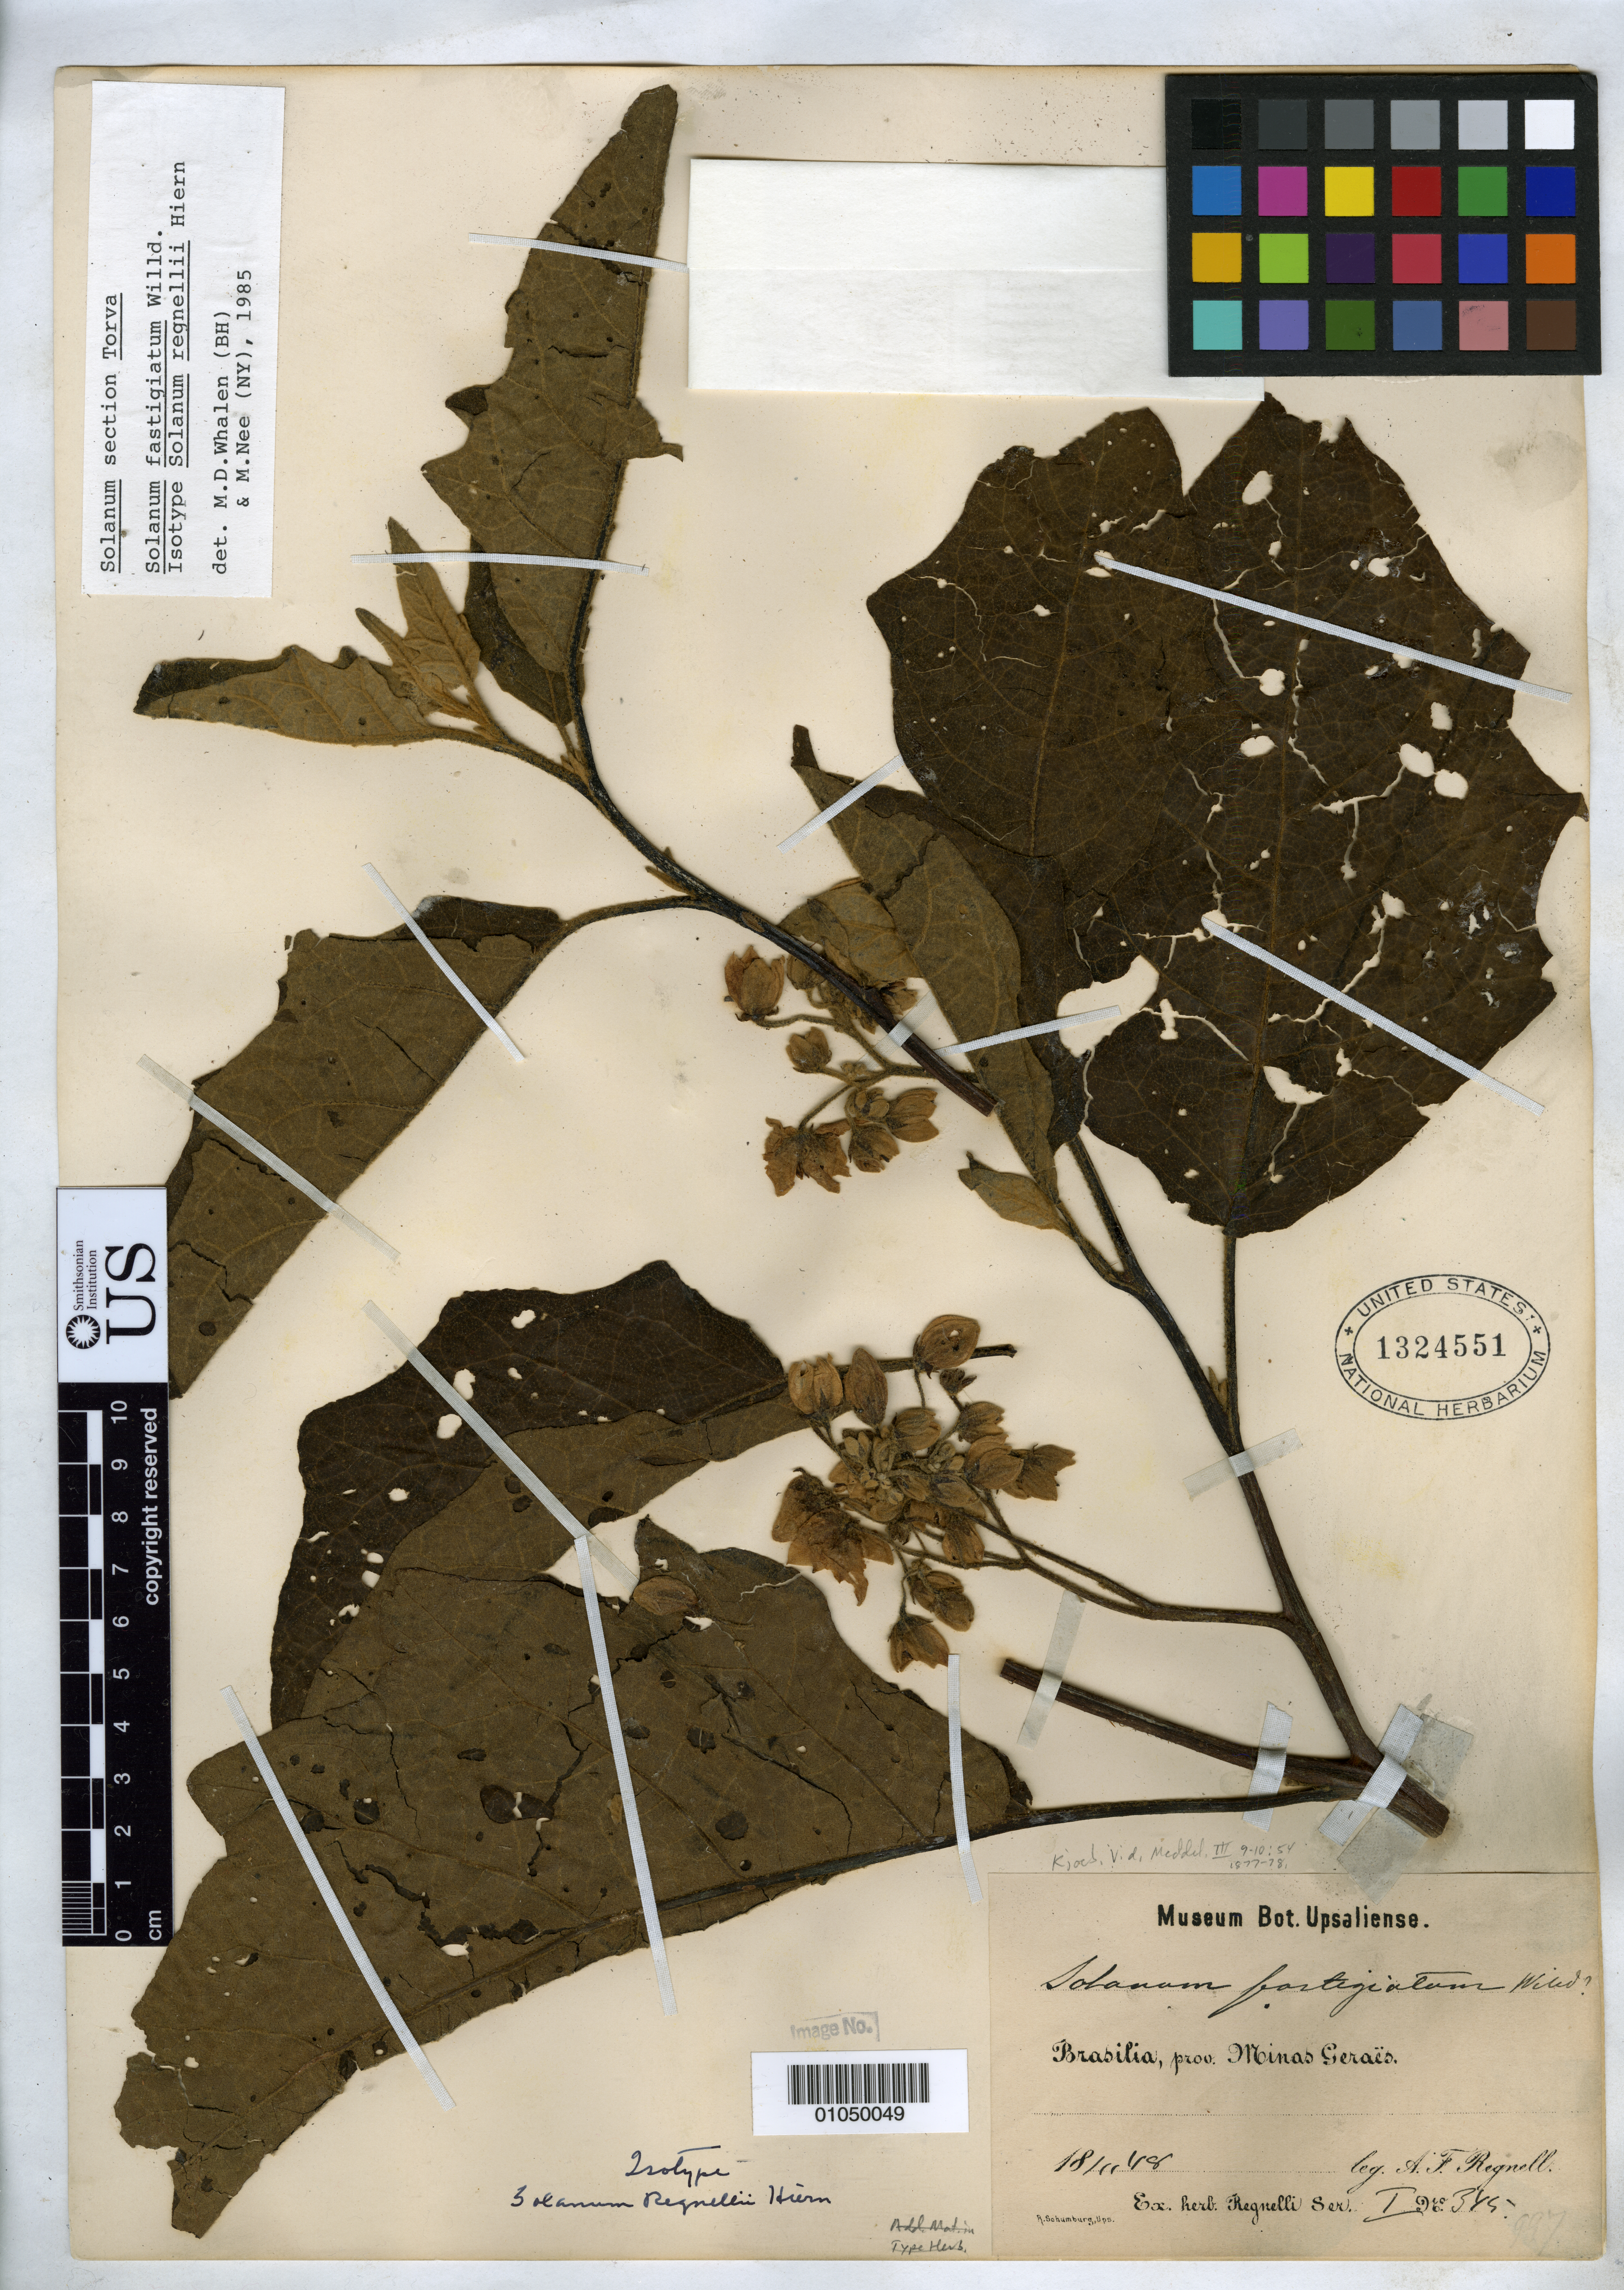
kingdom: Plantae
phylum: Tracheophyta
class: Magnoliopsida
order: Solanales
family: Solanaceae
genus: Solanum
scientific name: Solanum regnellii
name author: Hiern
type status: Type Collection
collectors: A. F. Regnell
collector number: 345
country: Brazil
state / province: Minas Gerais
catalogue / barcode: US 1324551